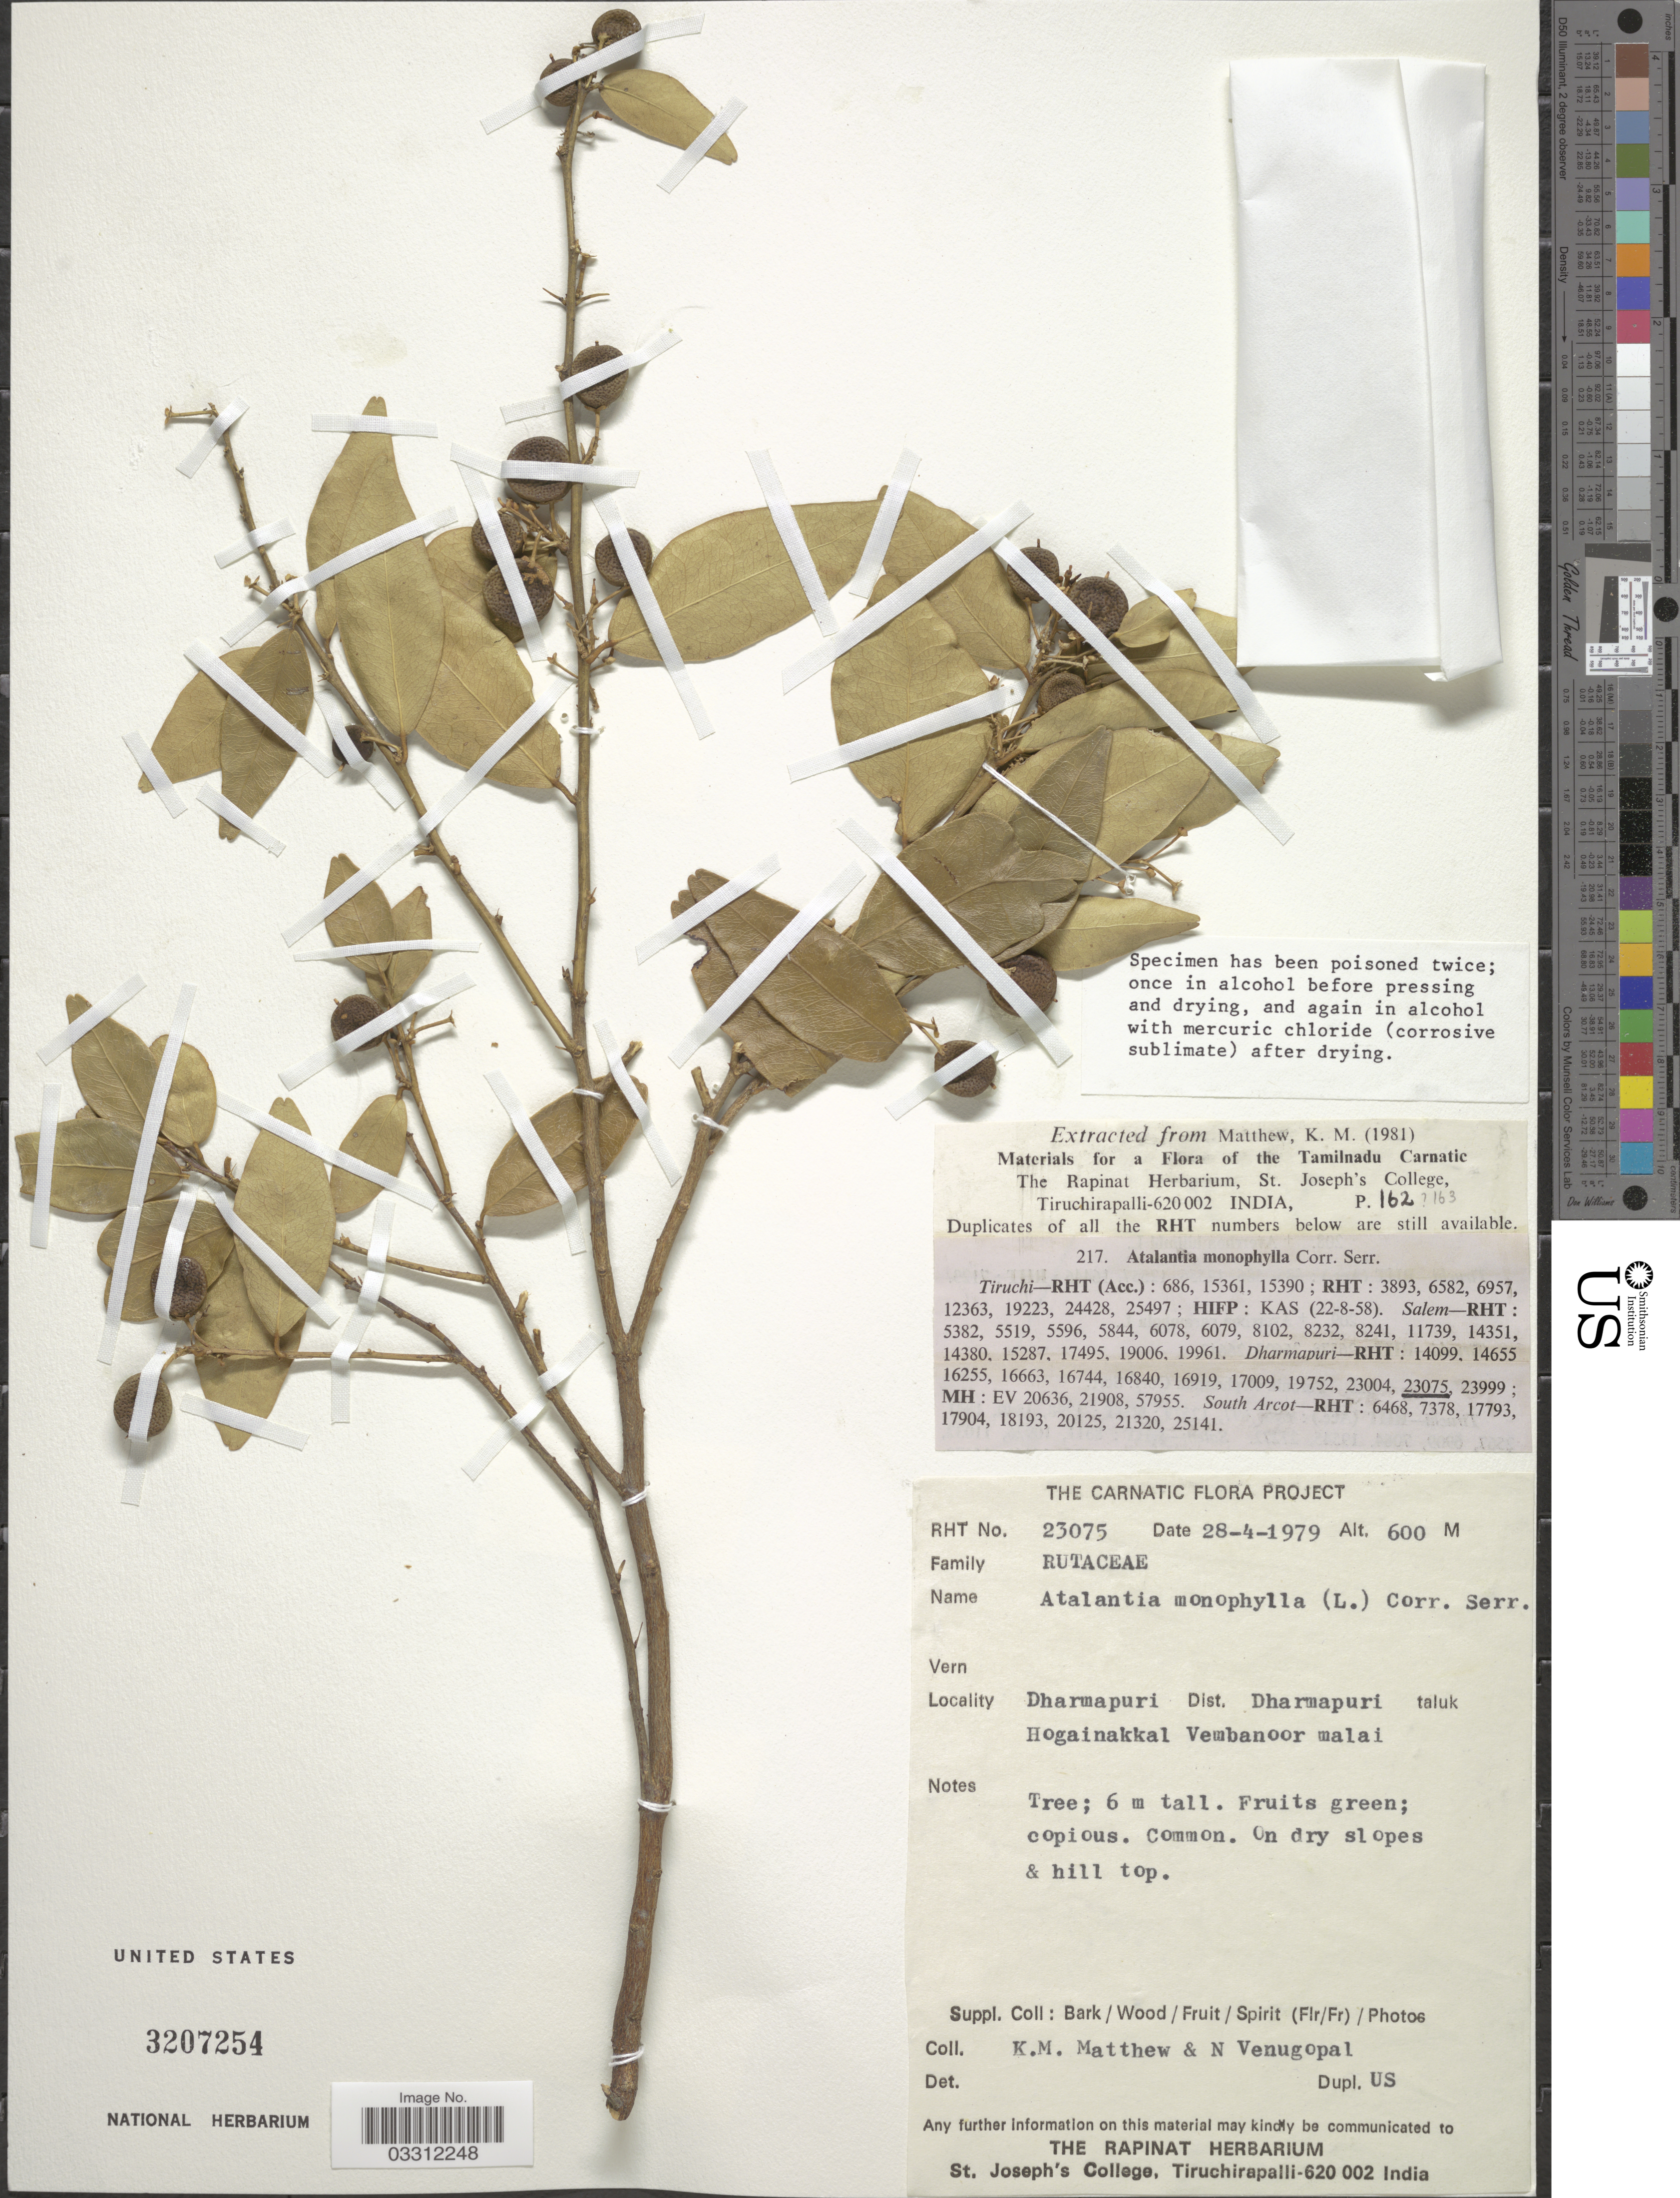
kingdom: Plantae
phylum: Tracheophyta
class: Magnoliopsida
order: Sapindales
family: Rutaceae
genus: Atalantia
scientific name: Atalantia monophylla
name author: (L.) DC.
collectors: K. M. Matthew & N. Venugopal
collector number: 23075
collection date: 1979-04-28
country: India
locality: Darmapuri Dist. Dharmapuri taluk, Hogainakkal Vembanoor malai.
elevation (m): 600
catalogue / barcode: US 3207254